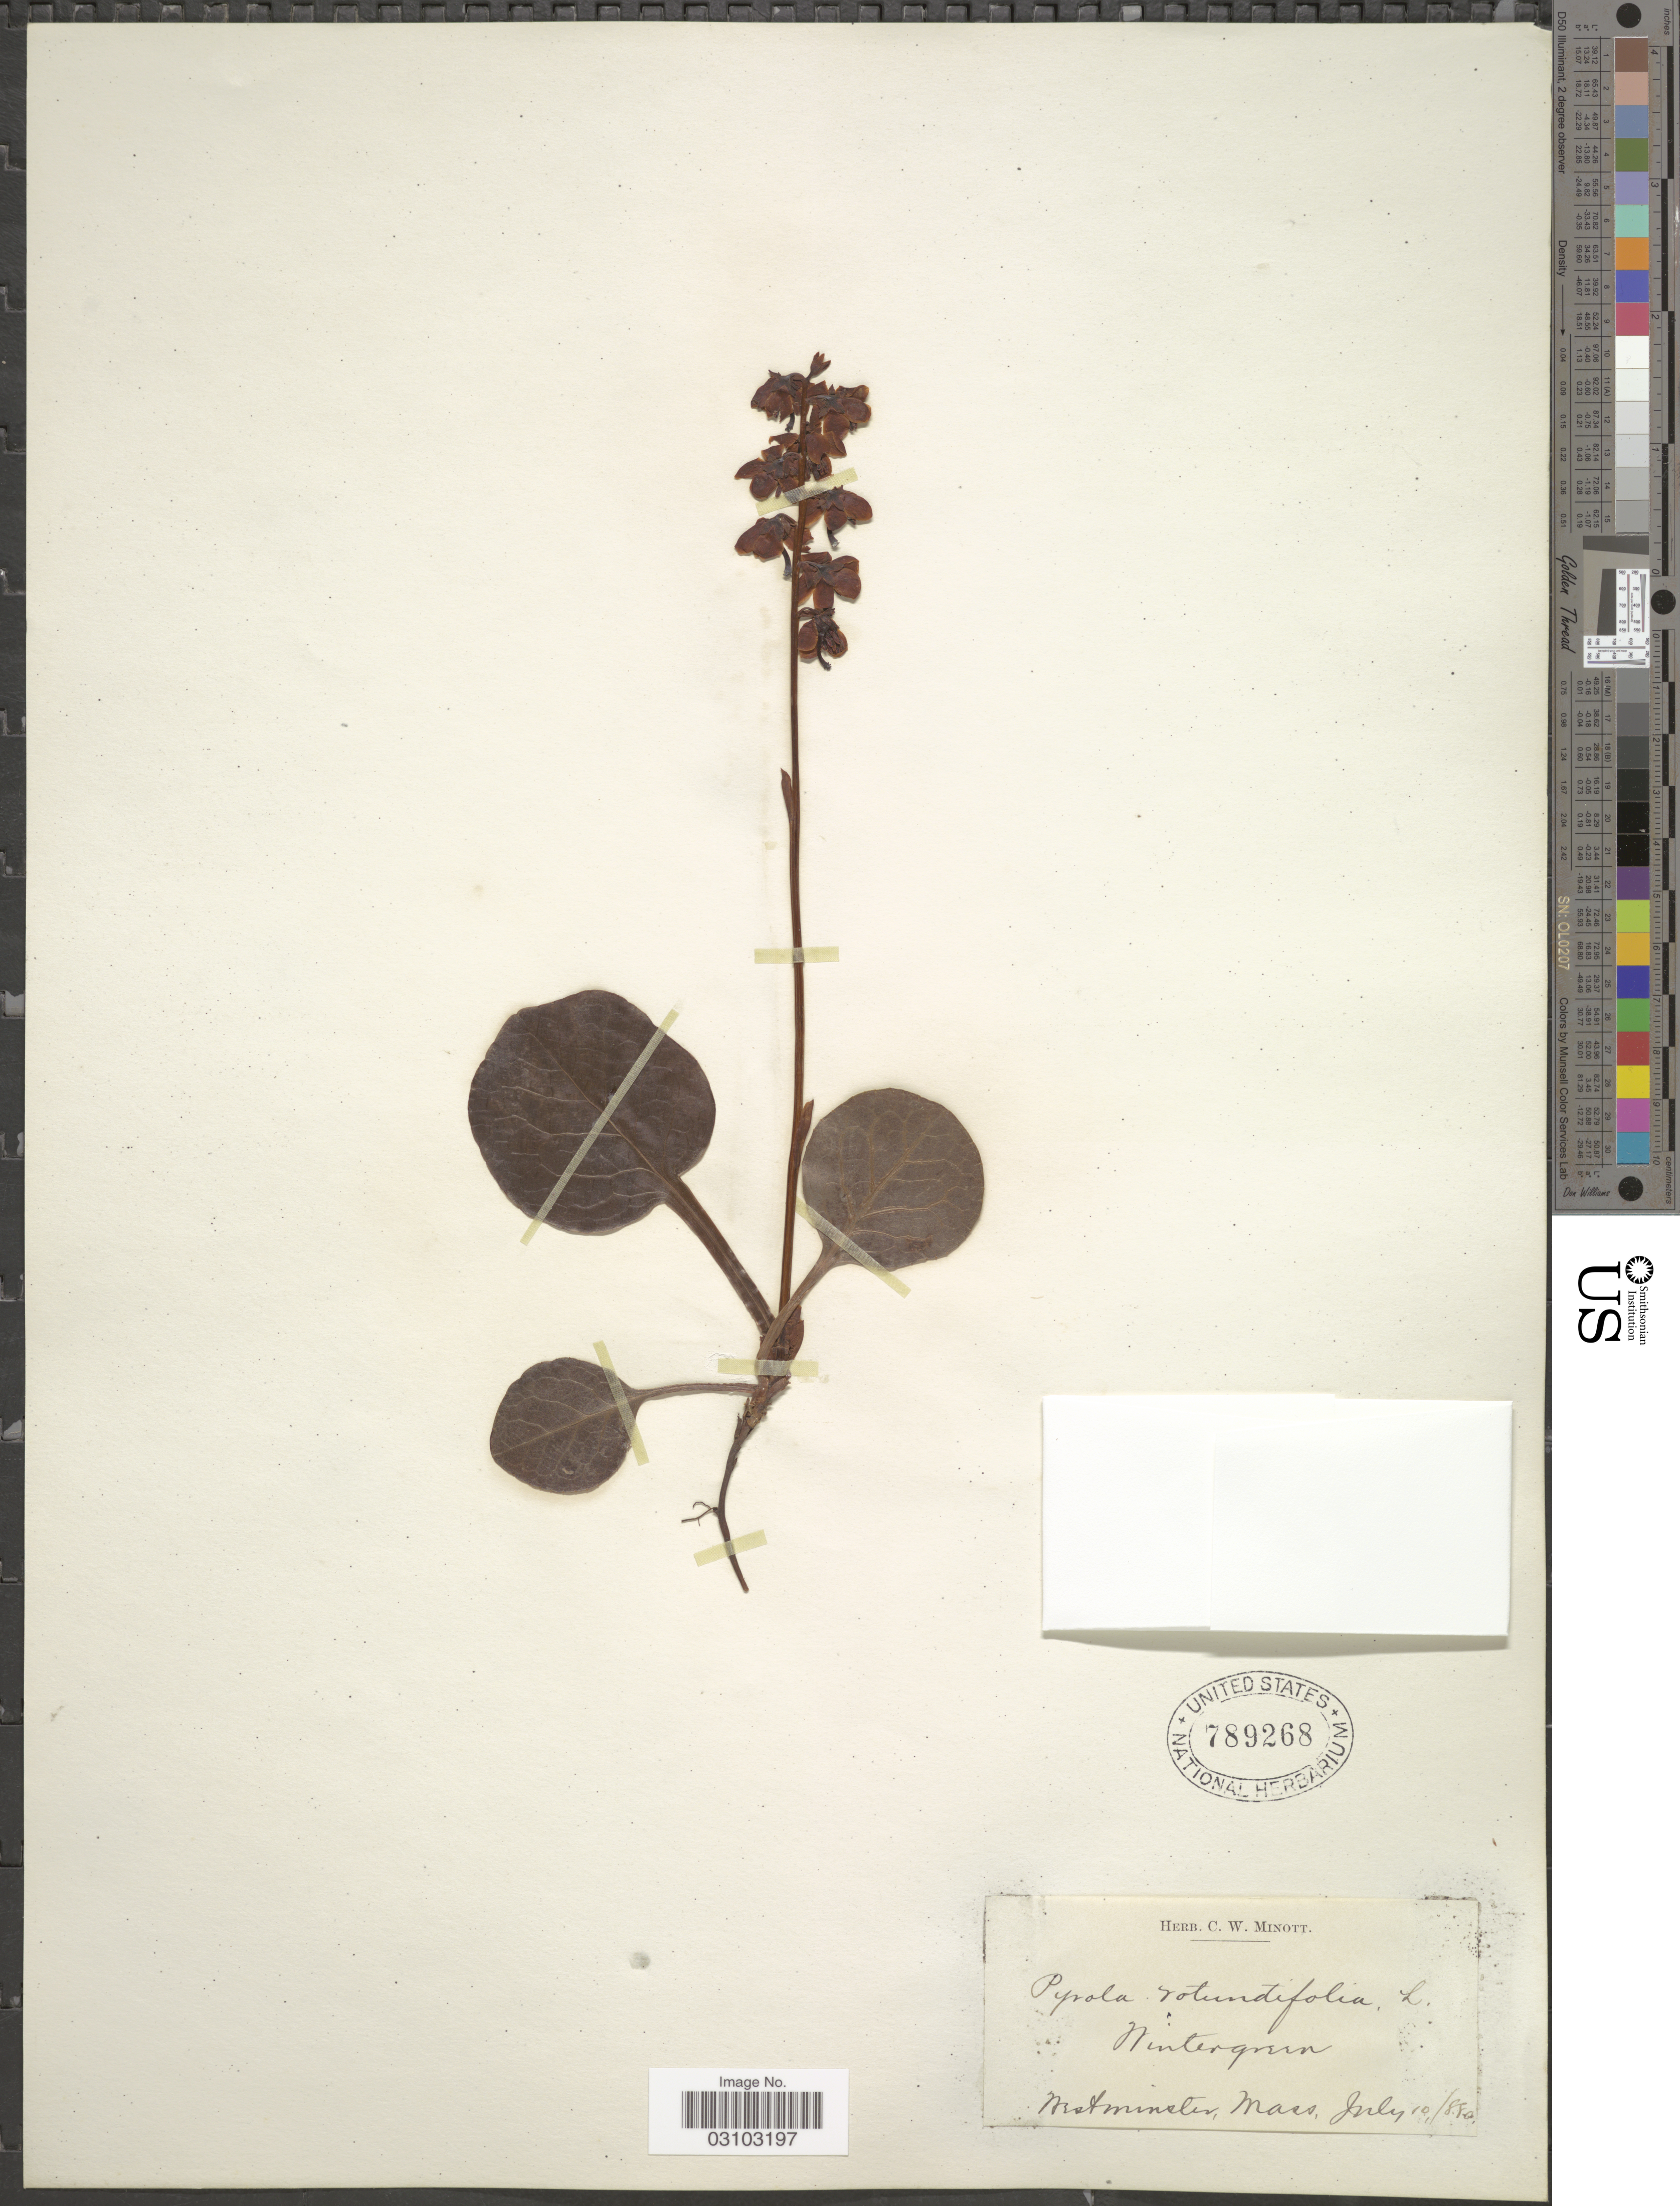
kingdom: Plantae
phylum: Tracheophyta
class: Magnoliopsida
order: Ericales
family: Ericaceae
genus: Pyrola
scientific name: Pyrola americana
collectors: ex herb. C. W. Minott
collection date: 1880-07-10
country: United States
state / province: Massachusetts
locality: Wintergreen, Westminster.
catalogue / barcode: US 789268